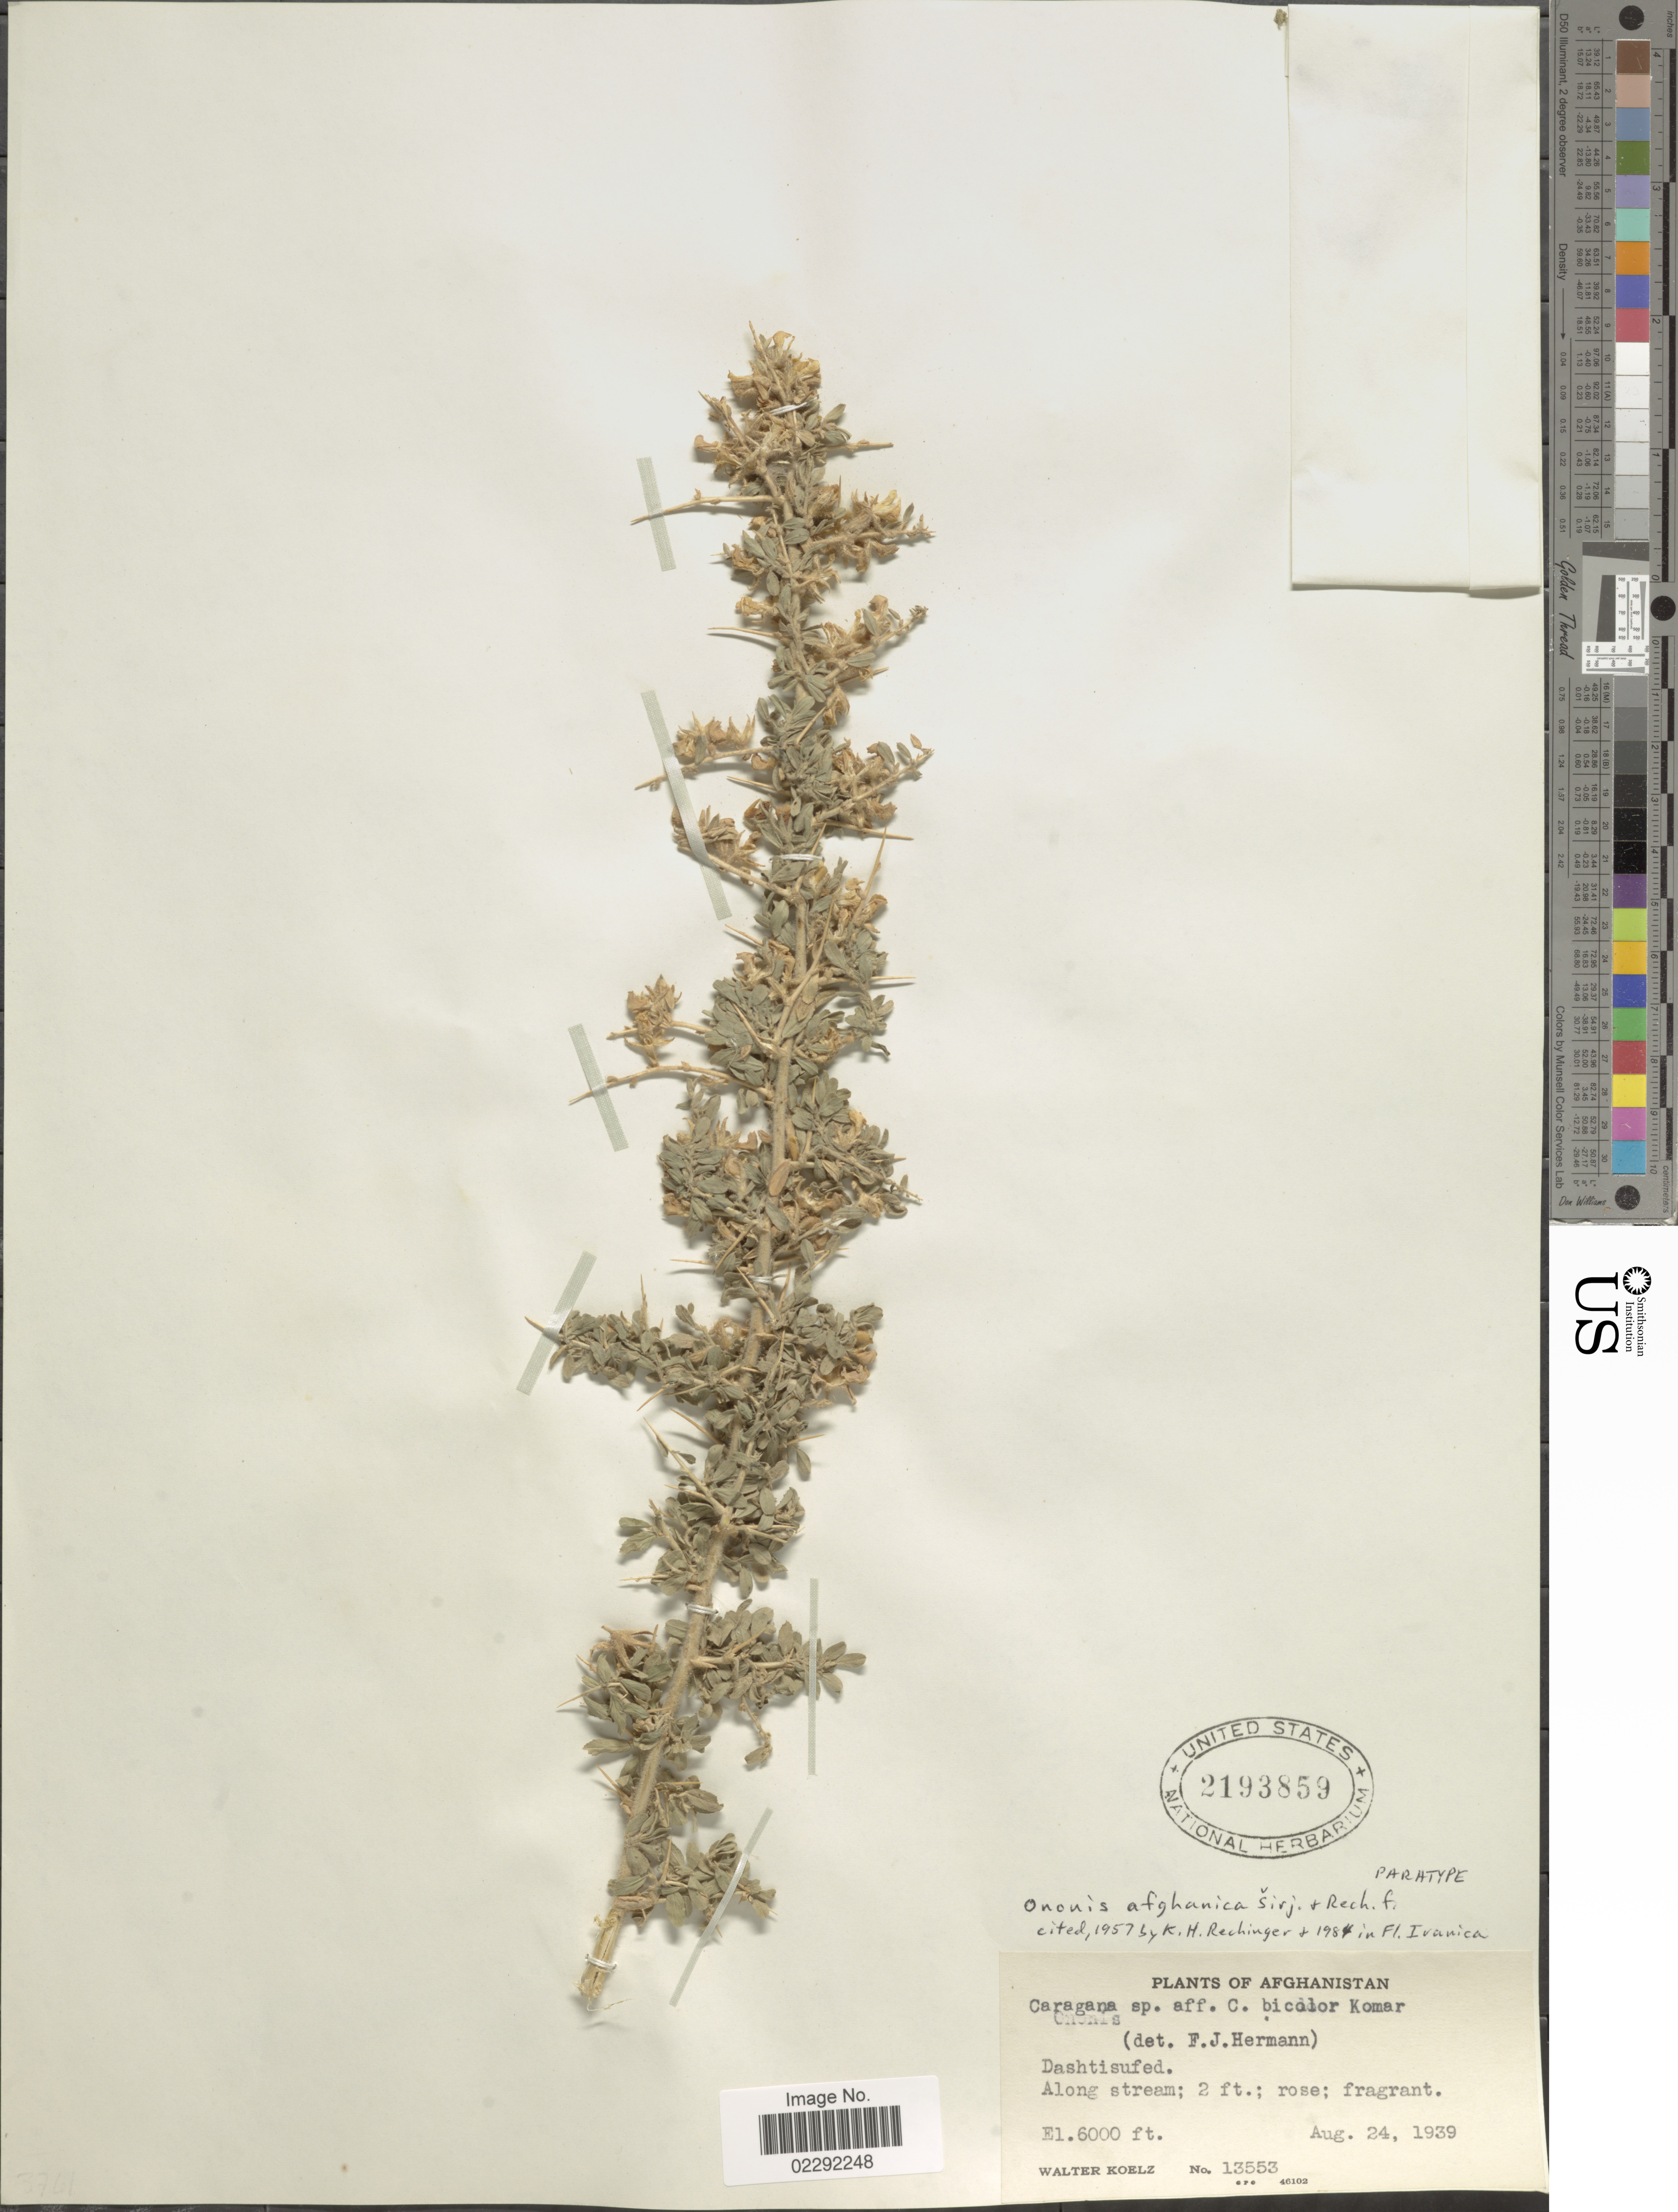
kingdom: Plantae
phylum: Tracheophyta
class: Magnoliopsida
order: Fabales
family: Fabaceae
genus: Ononis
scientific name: Ononis afghanica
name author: Širj. & Rech. f.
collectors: W. N. Koelz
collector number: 13553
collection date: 1939-08-24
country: Afghanistan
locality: Dashtisufed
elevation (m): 1829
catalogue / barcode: US 2193859